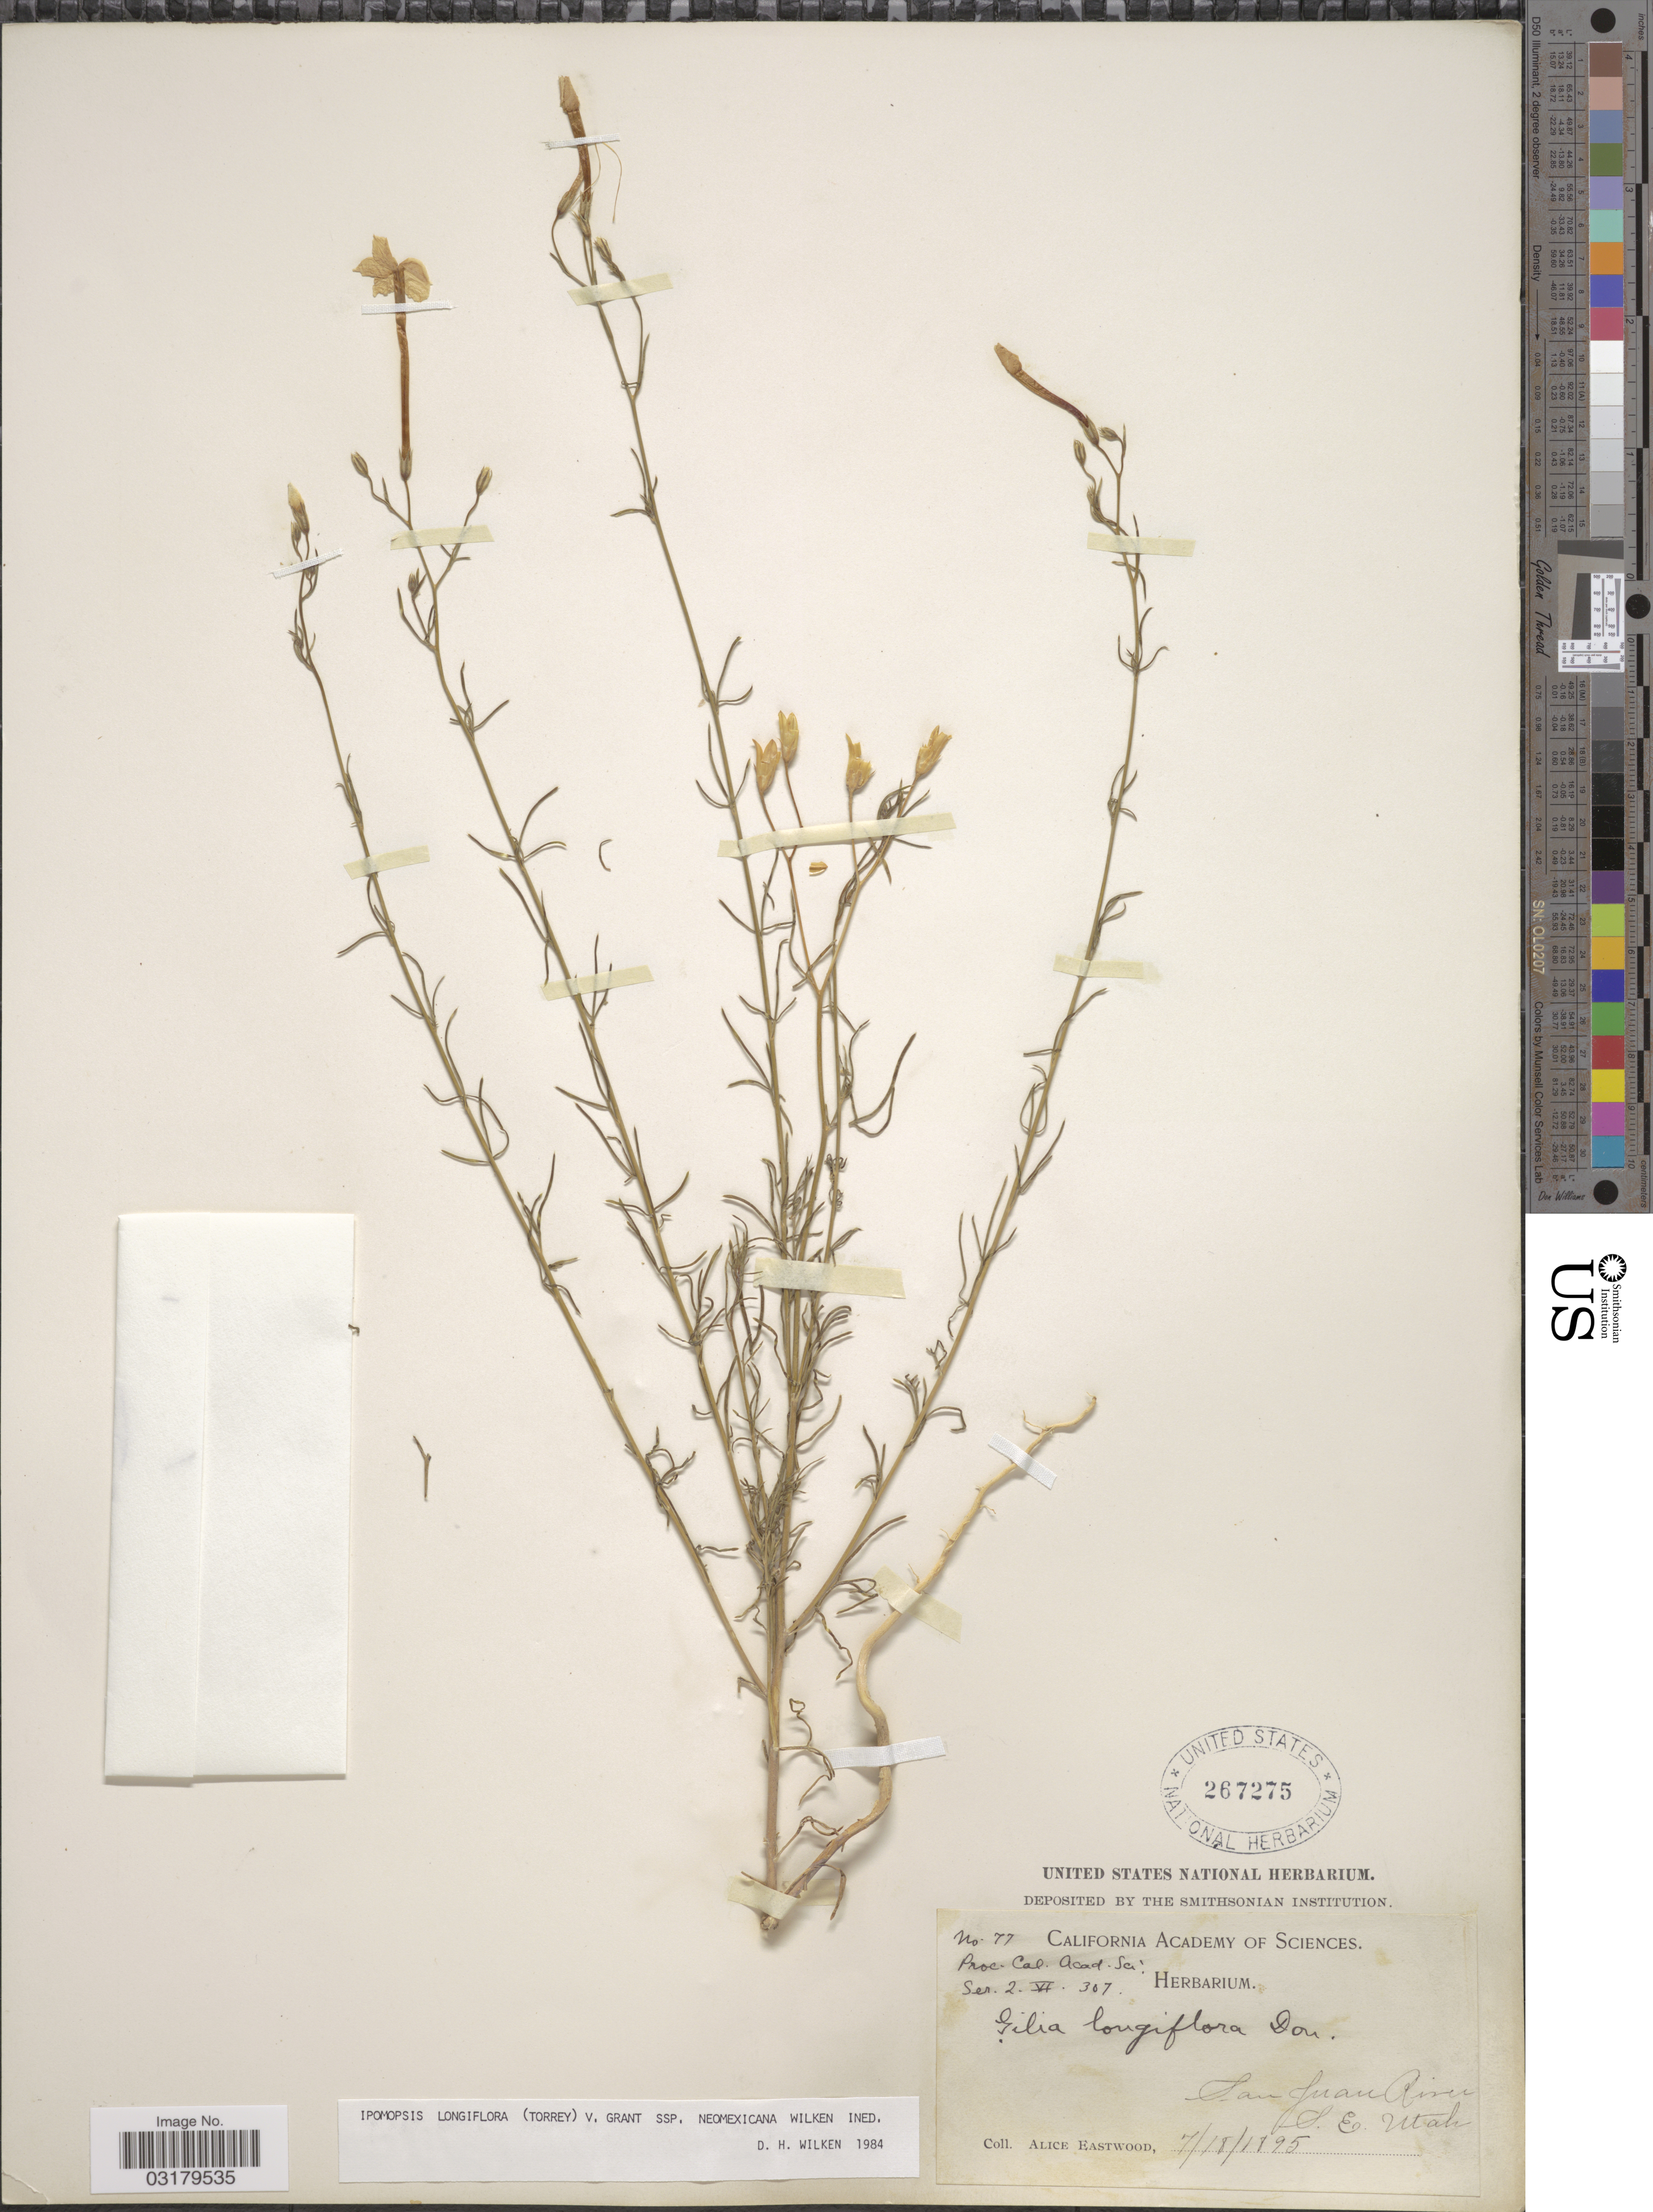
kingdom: Plantae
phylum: Tracheophyta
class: Magnoliopsida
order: Ericales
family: Polemoniaceae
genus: Ipomopsis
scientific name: Ipomopsis longiflora subsp. neomexicana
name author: (Torr.) V.E. Grant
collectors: A. Eastwood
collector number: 77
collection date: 1895-07-18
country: United States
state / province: Utah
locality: San Juan River, S.E. Utah.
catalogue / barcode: US 267275